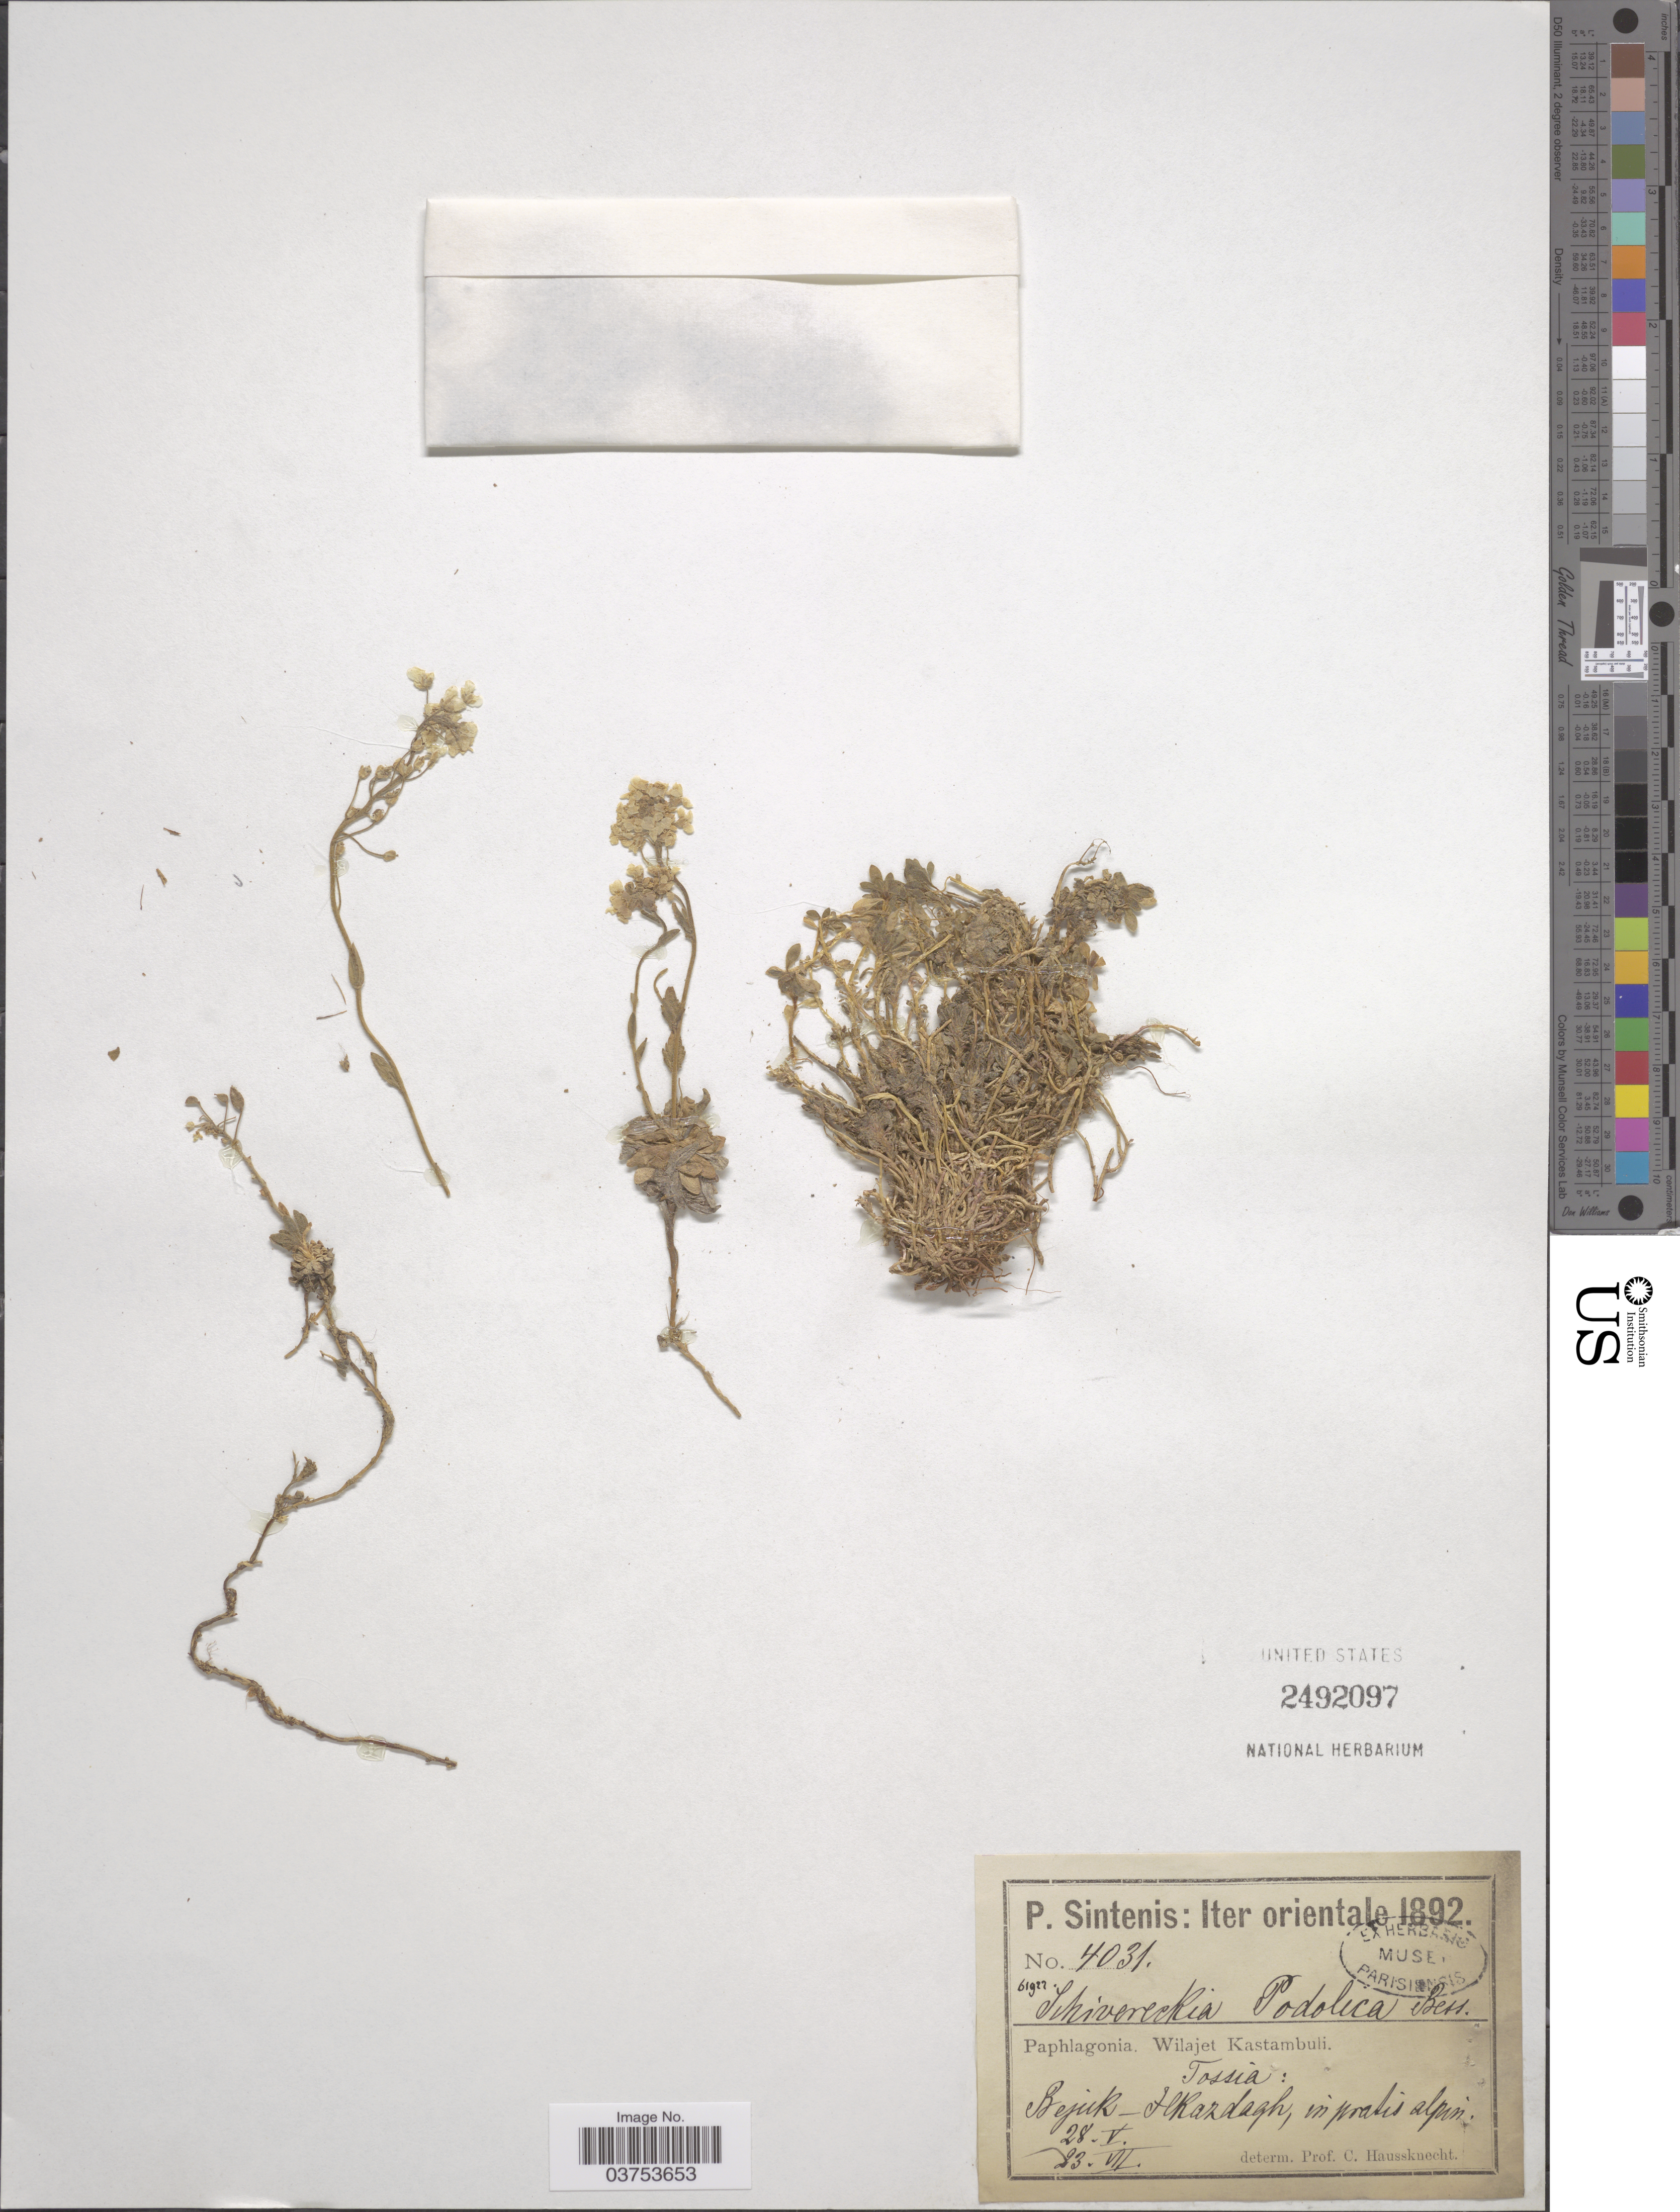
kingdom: Plantae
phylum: Tracheophyta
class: Magnoliopsida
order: Brassicales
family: Brassicaceae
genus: Schivereckia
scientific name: Schivereckia podolica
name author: (Besser) Andrz. ex DC.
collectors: P. Sintenis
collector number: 4031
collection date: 1892-05-28/1892-07-23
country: Turkey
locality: Iter orientale. Paphlagonia. Wilajet Kastambuli. Tossia: Bejuk - Hkazdagh [interpreted].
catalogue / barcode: US 2492097